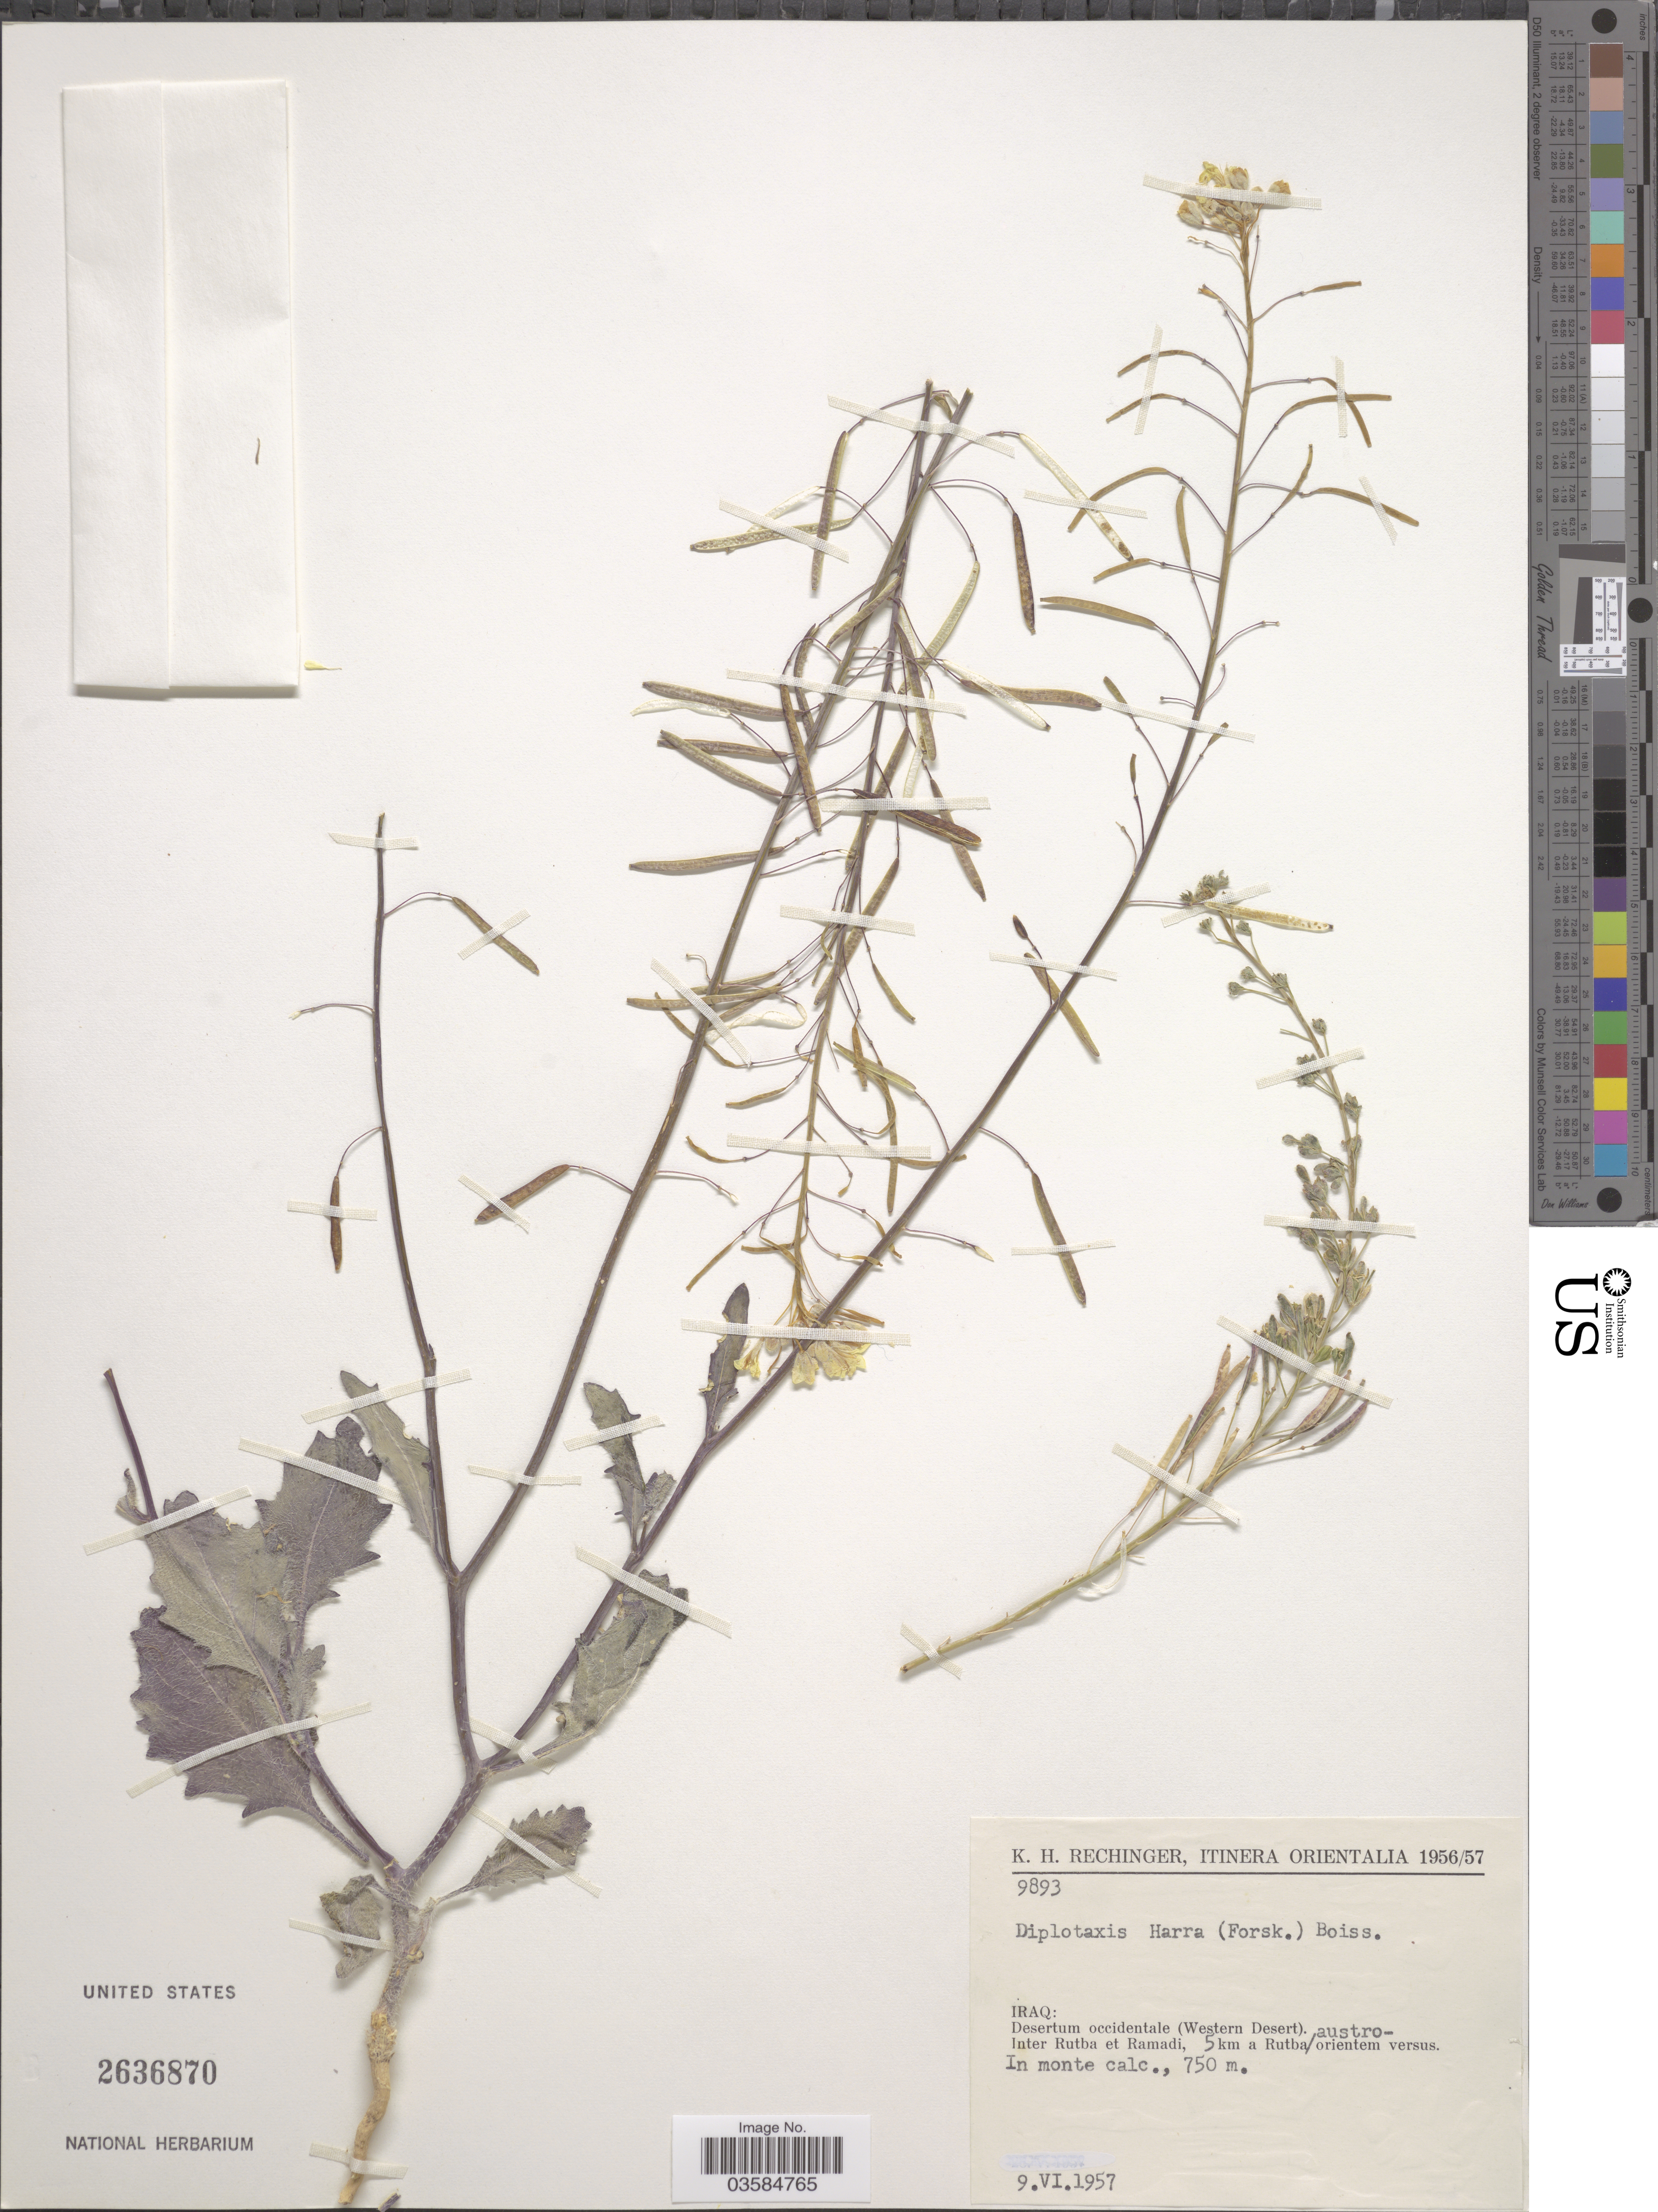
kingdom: Plantae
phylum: Tracheophyta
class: Magnoliopsida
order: Brassicales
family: Brassicaceae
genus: Diplotaxis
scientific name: Diplotaxis harra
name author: Boiss.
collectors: K. H. Rechinger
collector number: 9893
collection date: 1957-06-09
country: Iraq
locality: Itinera Orientalia. Desertum occidentale (Western Desert). Inter Rutba et Ramadi, 5 km a Rutba austro-orientem versus. In monte calc.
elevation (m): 750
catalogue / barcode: US 2636870